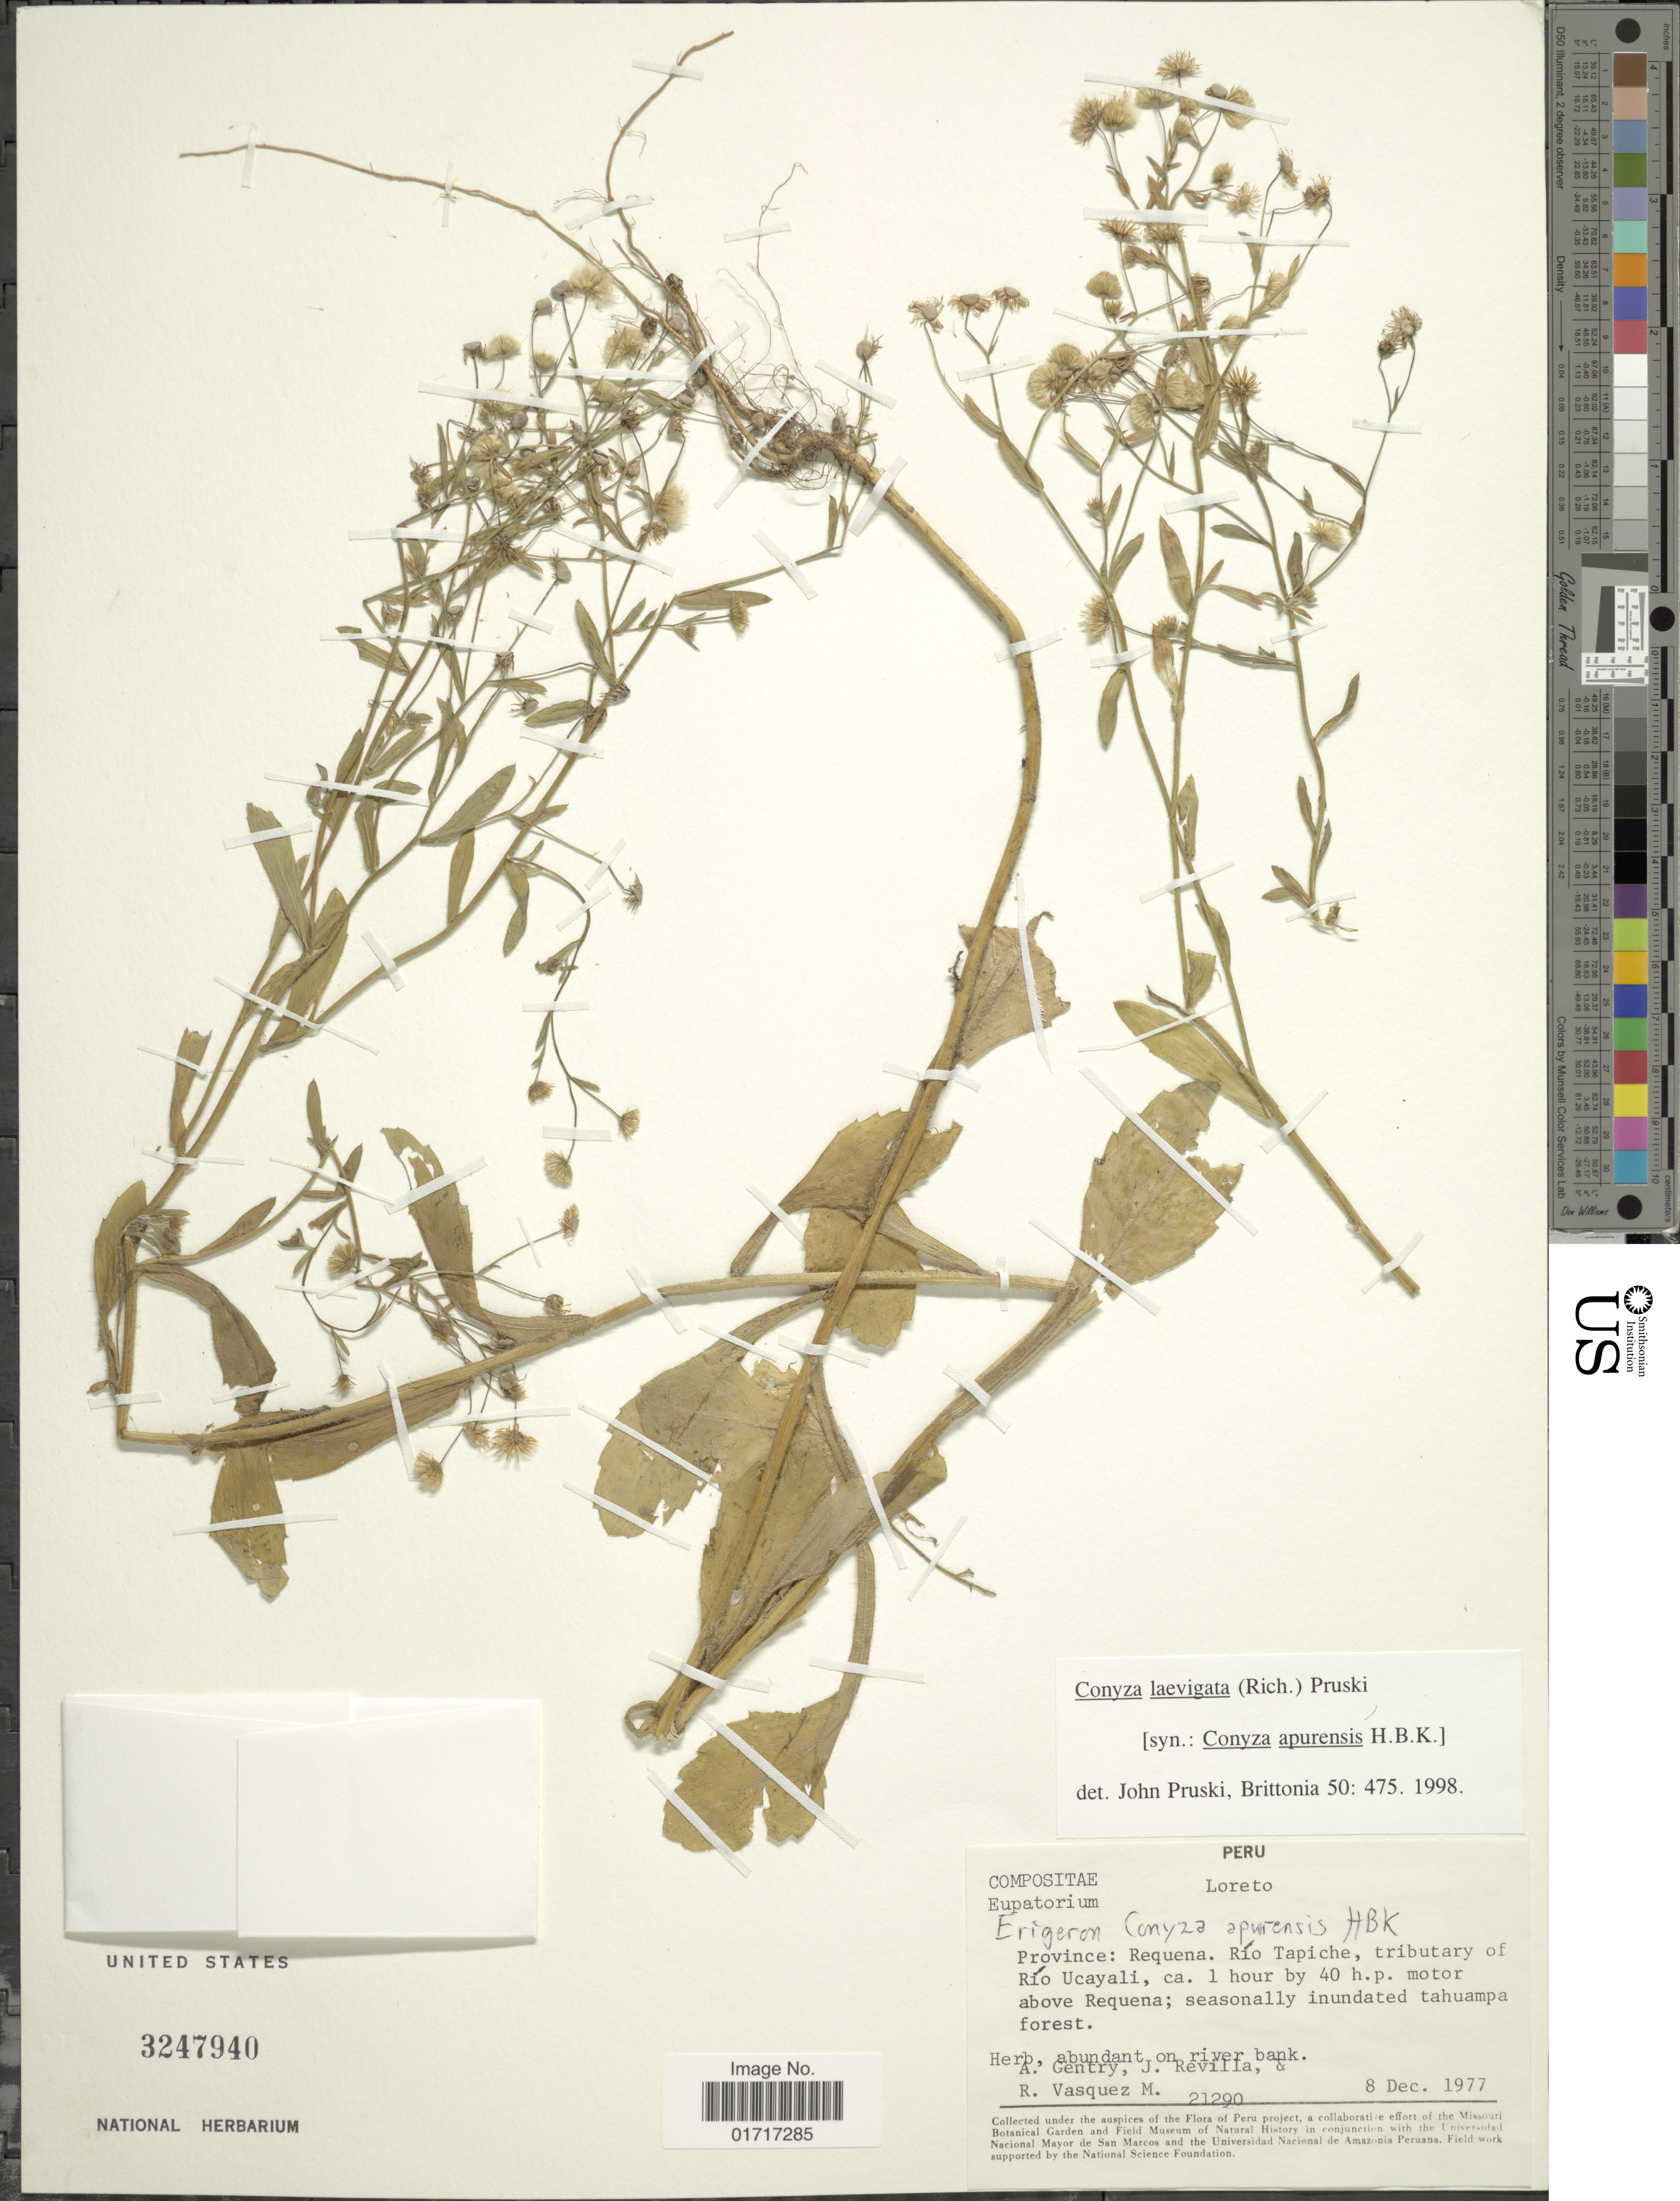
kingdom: Plantae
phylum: Tracheophyta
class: Magnoliopsida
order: Asterales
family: Asteraceae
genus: Conyza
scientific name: Conyza laevigata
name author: (Rich.) Pruski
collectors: A. H. Gentry, J. Revilla & R. Vásquez M.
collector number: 21290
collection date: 1977-12-08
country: Peru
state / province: Loreto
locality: Peru, Loreto. Province: Requena, Rio Tapiche, tributary of Rio Ucayali, ca. 1 hour by 40 h.p. motor above Requena.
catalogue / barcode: US 3247940